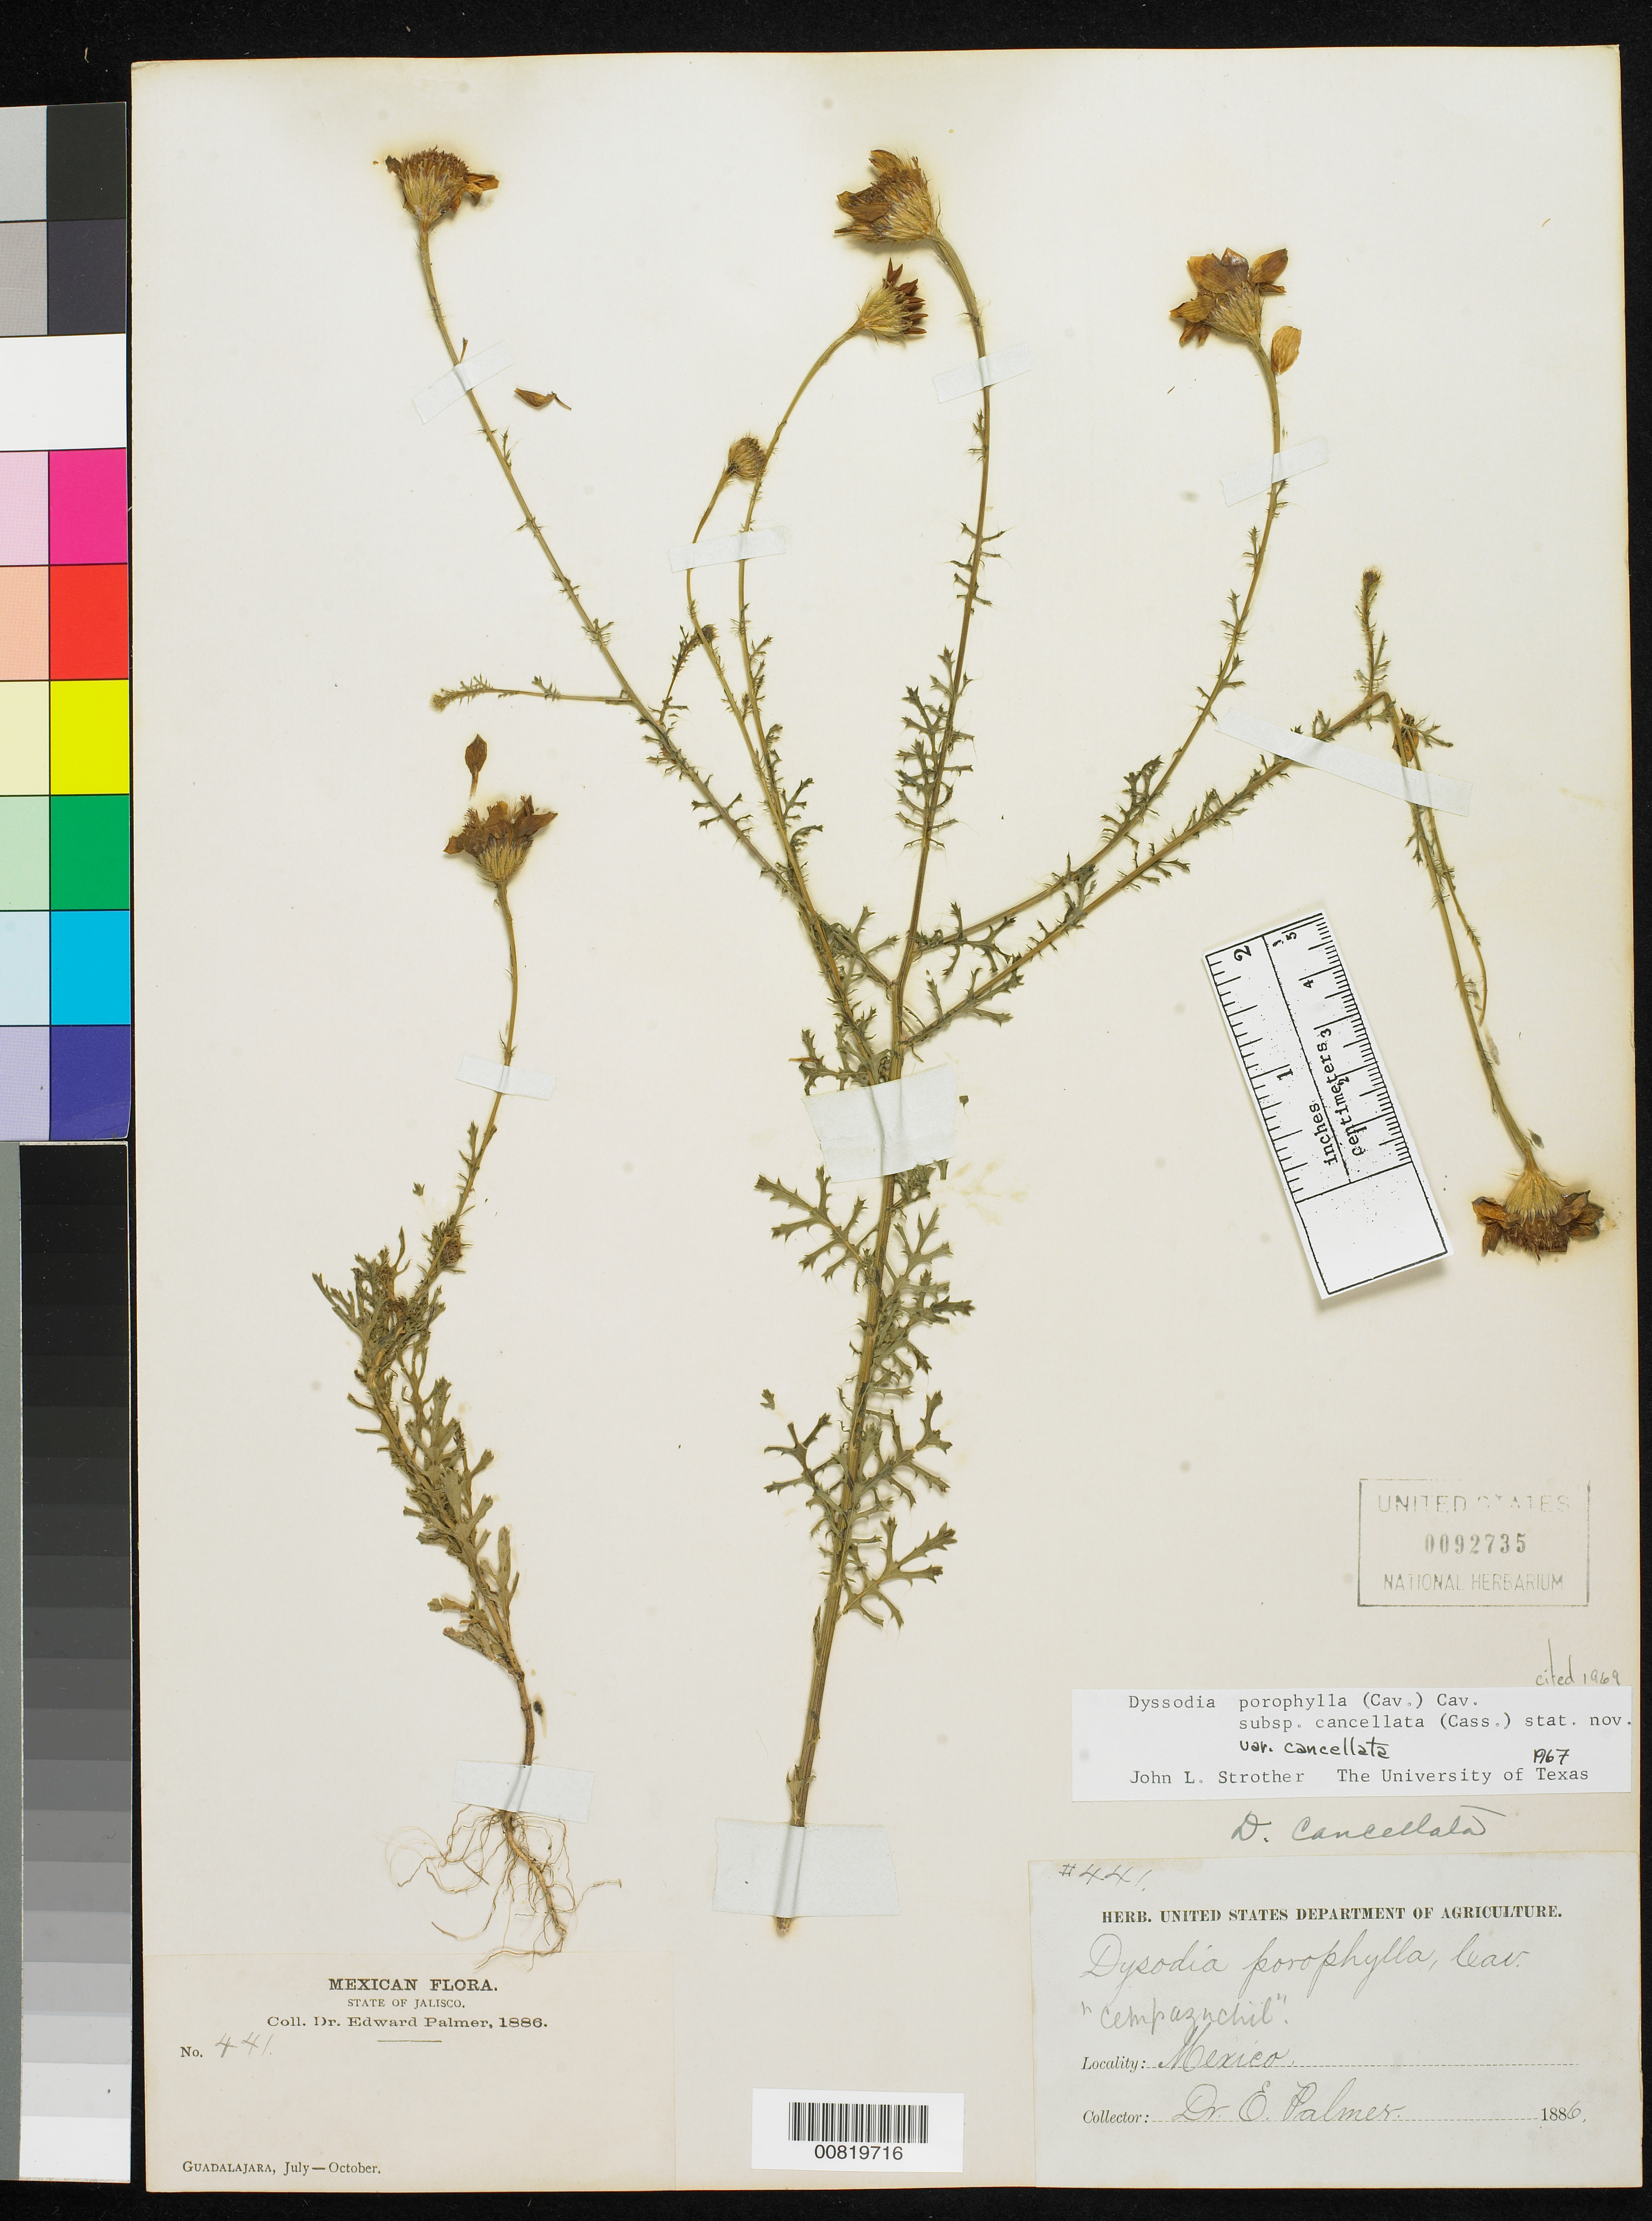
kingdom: Plantae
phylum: Tracheophyta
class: Magnoliopsida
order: Asterales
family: Asteraceae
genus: Adenophyllum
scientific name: Adenophyllum porophyllum var. cancellatum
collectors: E. Palmer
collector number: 441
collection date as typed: Jul 1886 to -- Oct 1886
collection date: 1886-07/1886-10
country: Mexico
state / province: Jalisco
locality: Guadalajara, Jalisco.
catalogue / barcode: US 92735